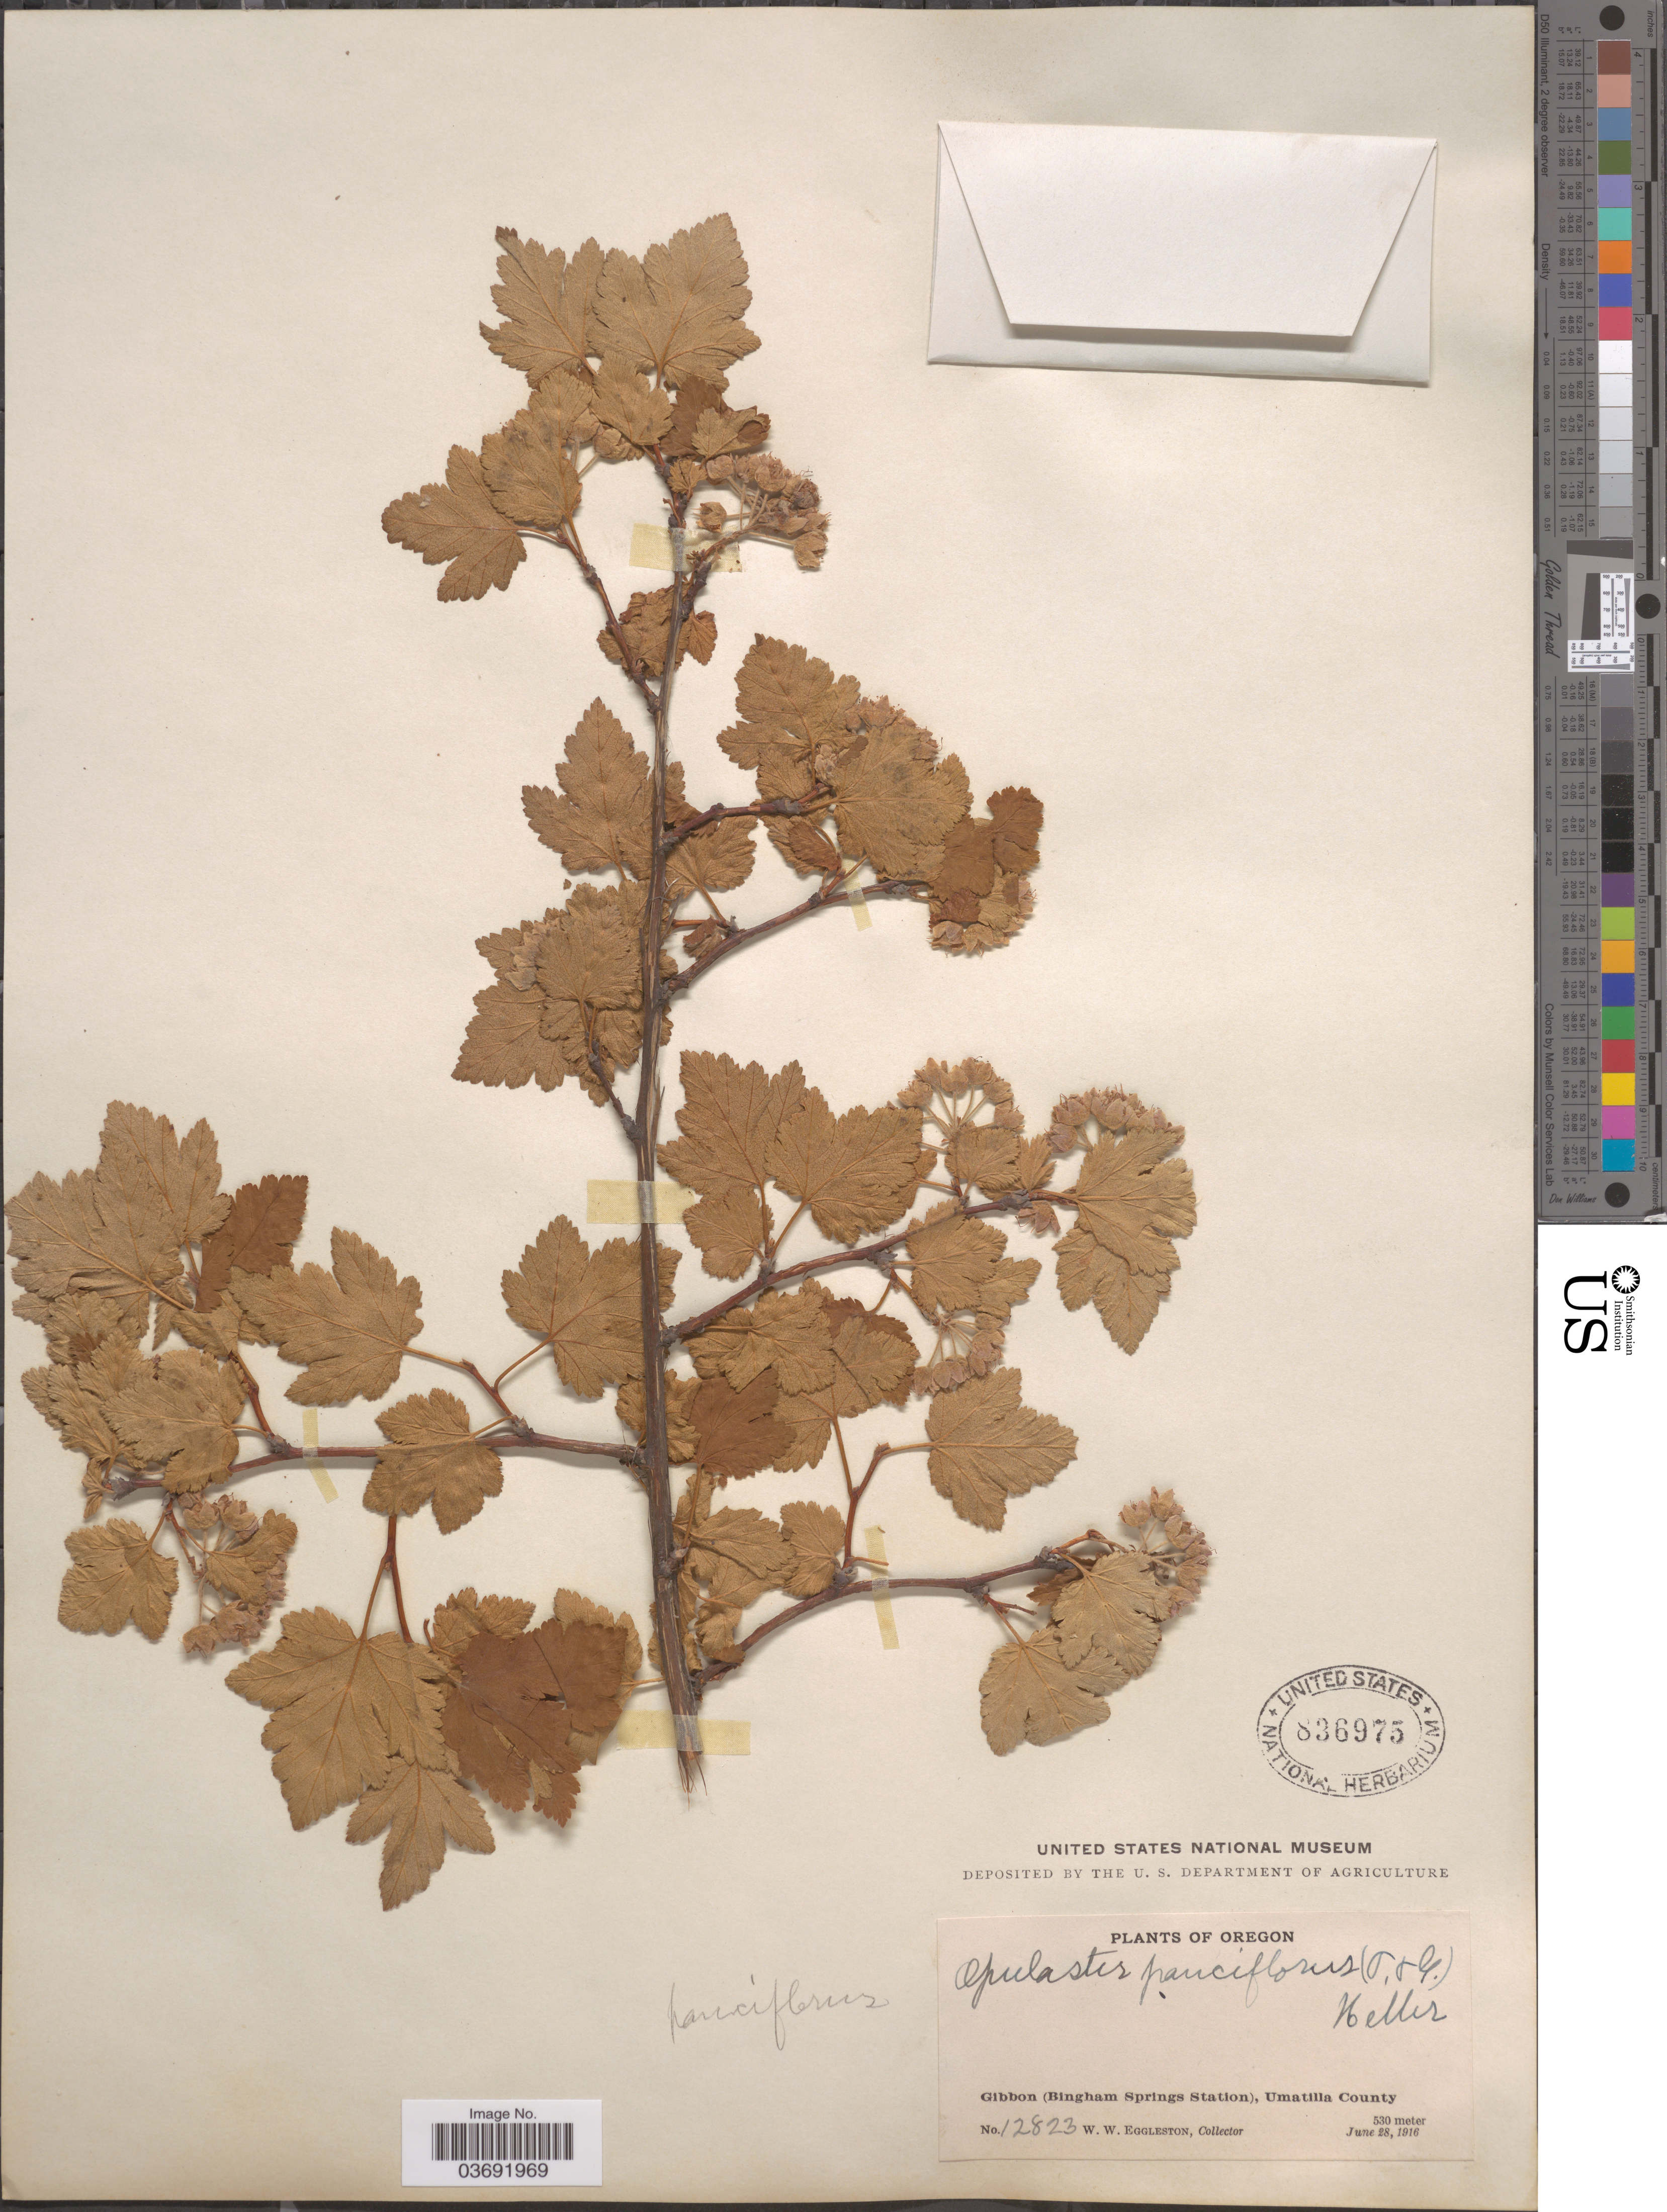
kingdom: Plantae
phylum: Tracheophyta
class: Magnoliopsida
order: Rosales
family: Rosaceae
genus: Physocarpus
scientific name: Physocarpus monogynus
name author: (Torr.) J.M. Coult.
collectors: W. W. Eggleston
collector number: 12823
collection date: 1916-06-28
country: United States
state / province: Oregon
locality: Gibbon (Bingham Springs Station), Umatilla County.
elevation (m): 530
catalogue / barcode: US 836975